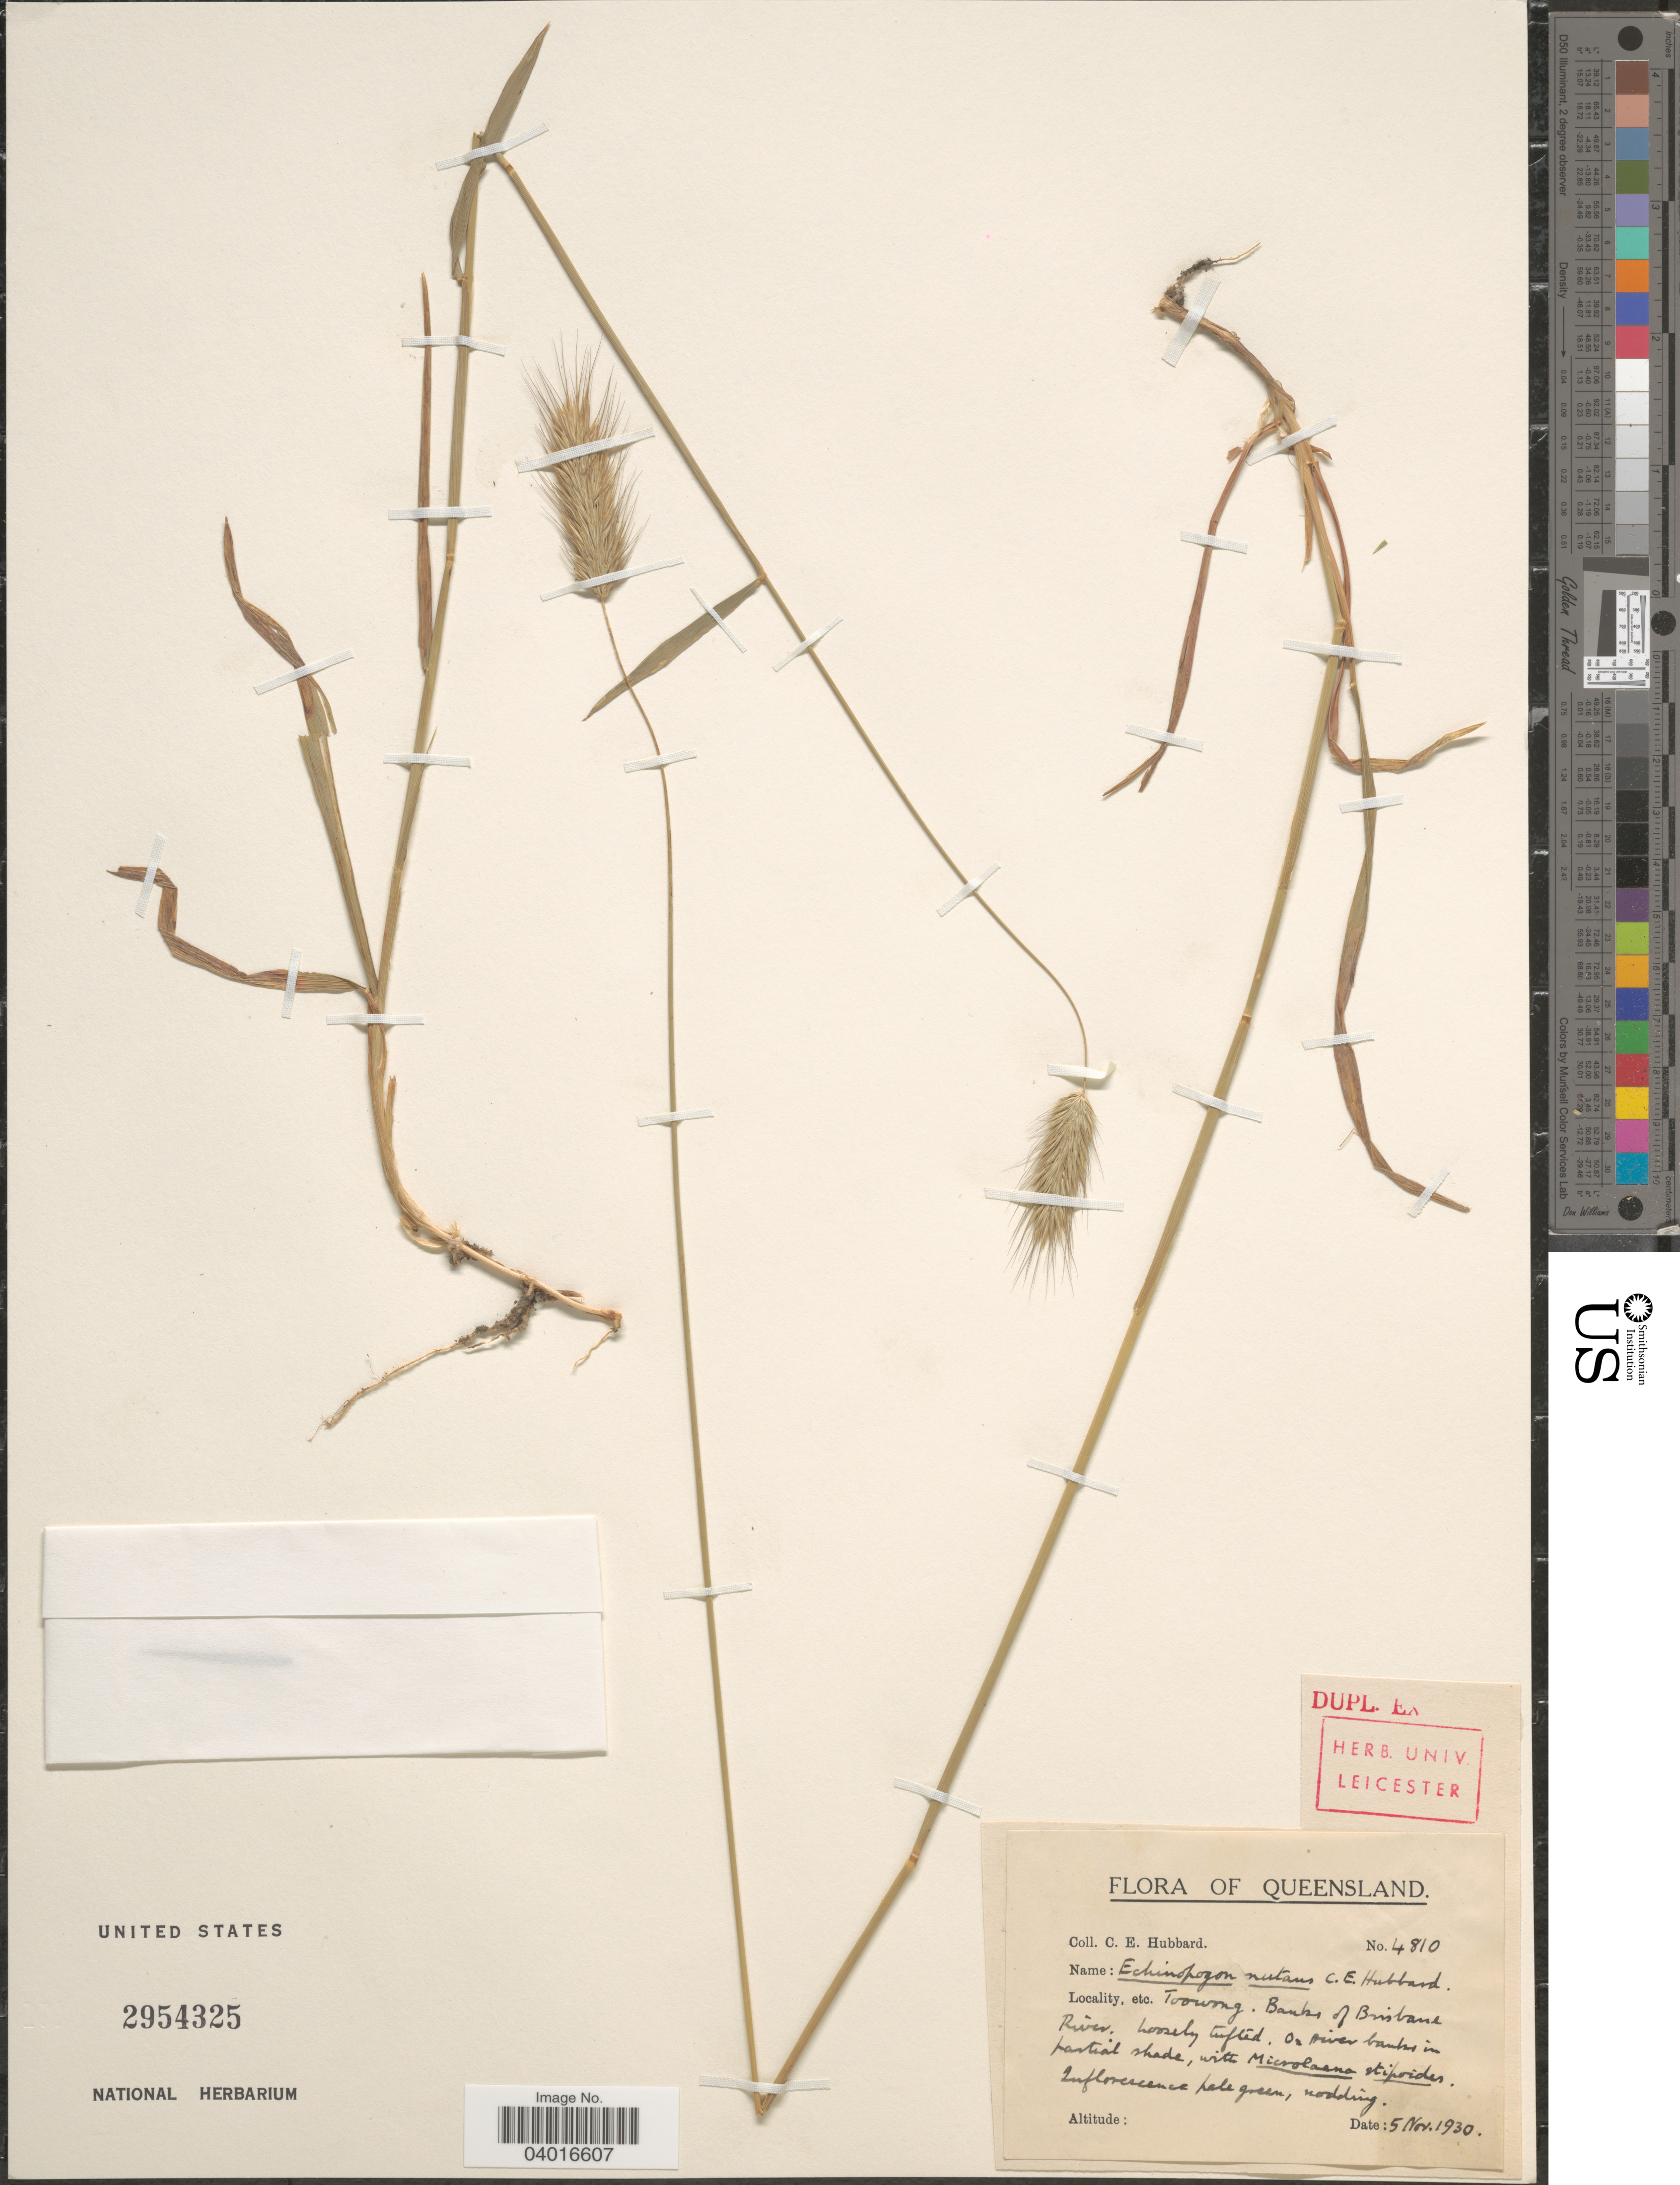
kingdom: Plantae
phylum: Tracheophyta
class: Liliopsida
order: Poales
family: Poaceae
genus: Echinopogon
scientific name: Echinopogon nutans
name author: C.E. Hubb.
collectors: C. E. Hubbard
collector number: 4810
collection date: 1930-11-05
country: Australia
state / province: Queensland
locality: Toowong. Banks of Brisbane River. Loosely tufted. On river banks in partial shade.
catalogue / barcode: US 2954325